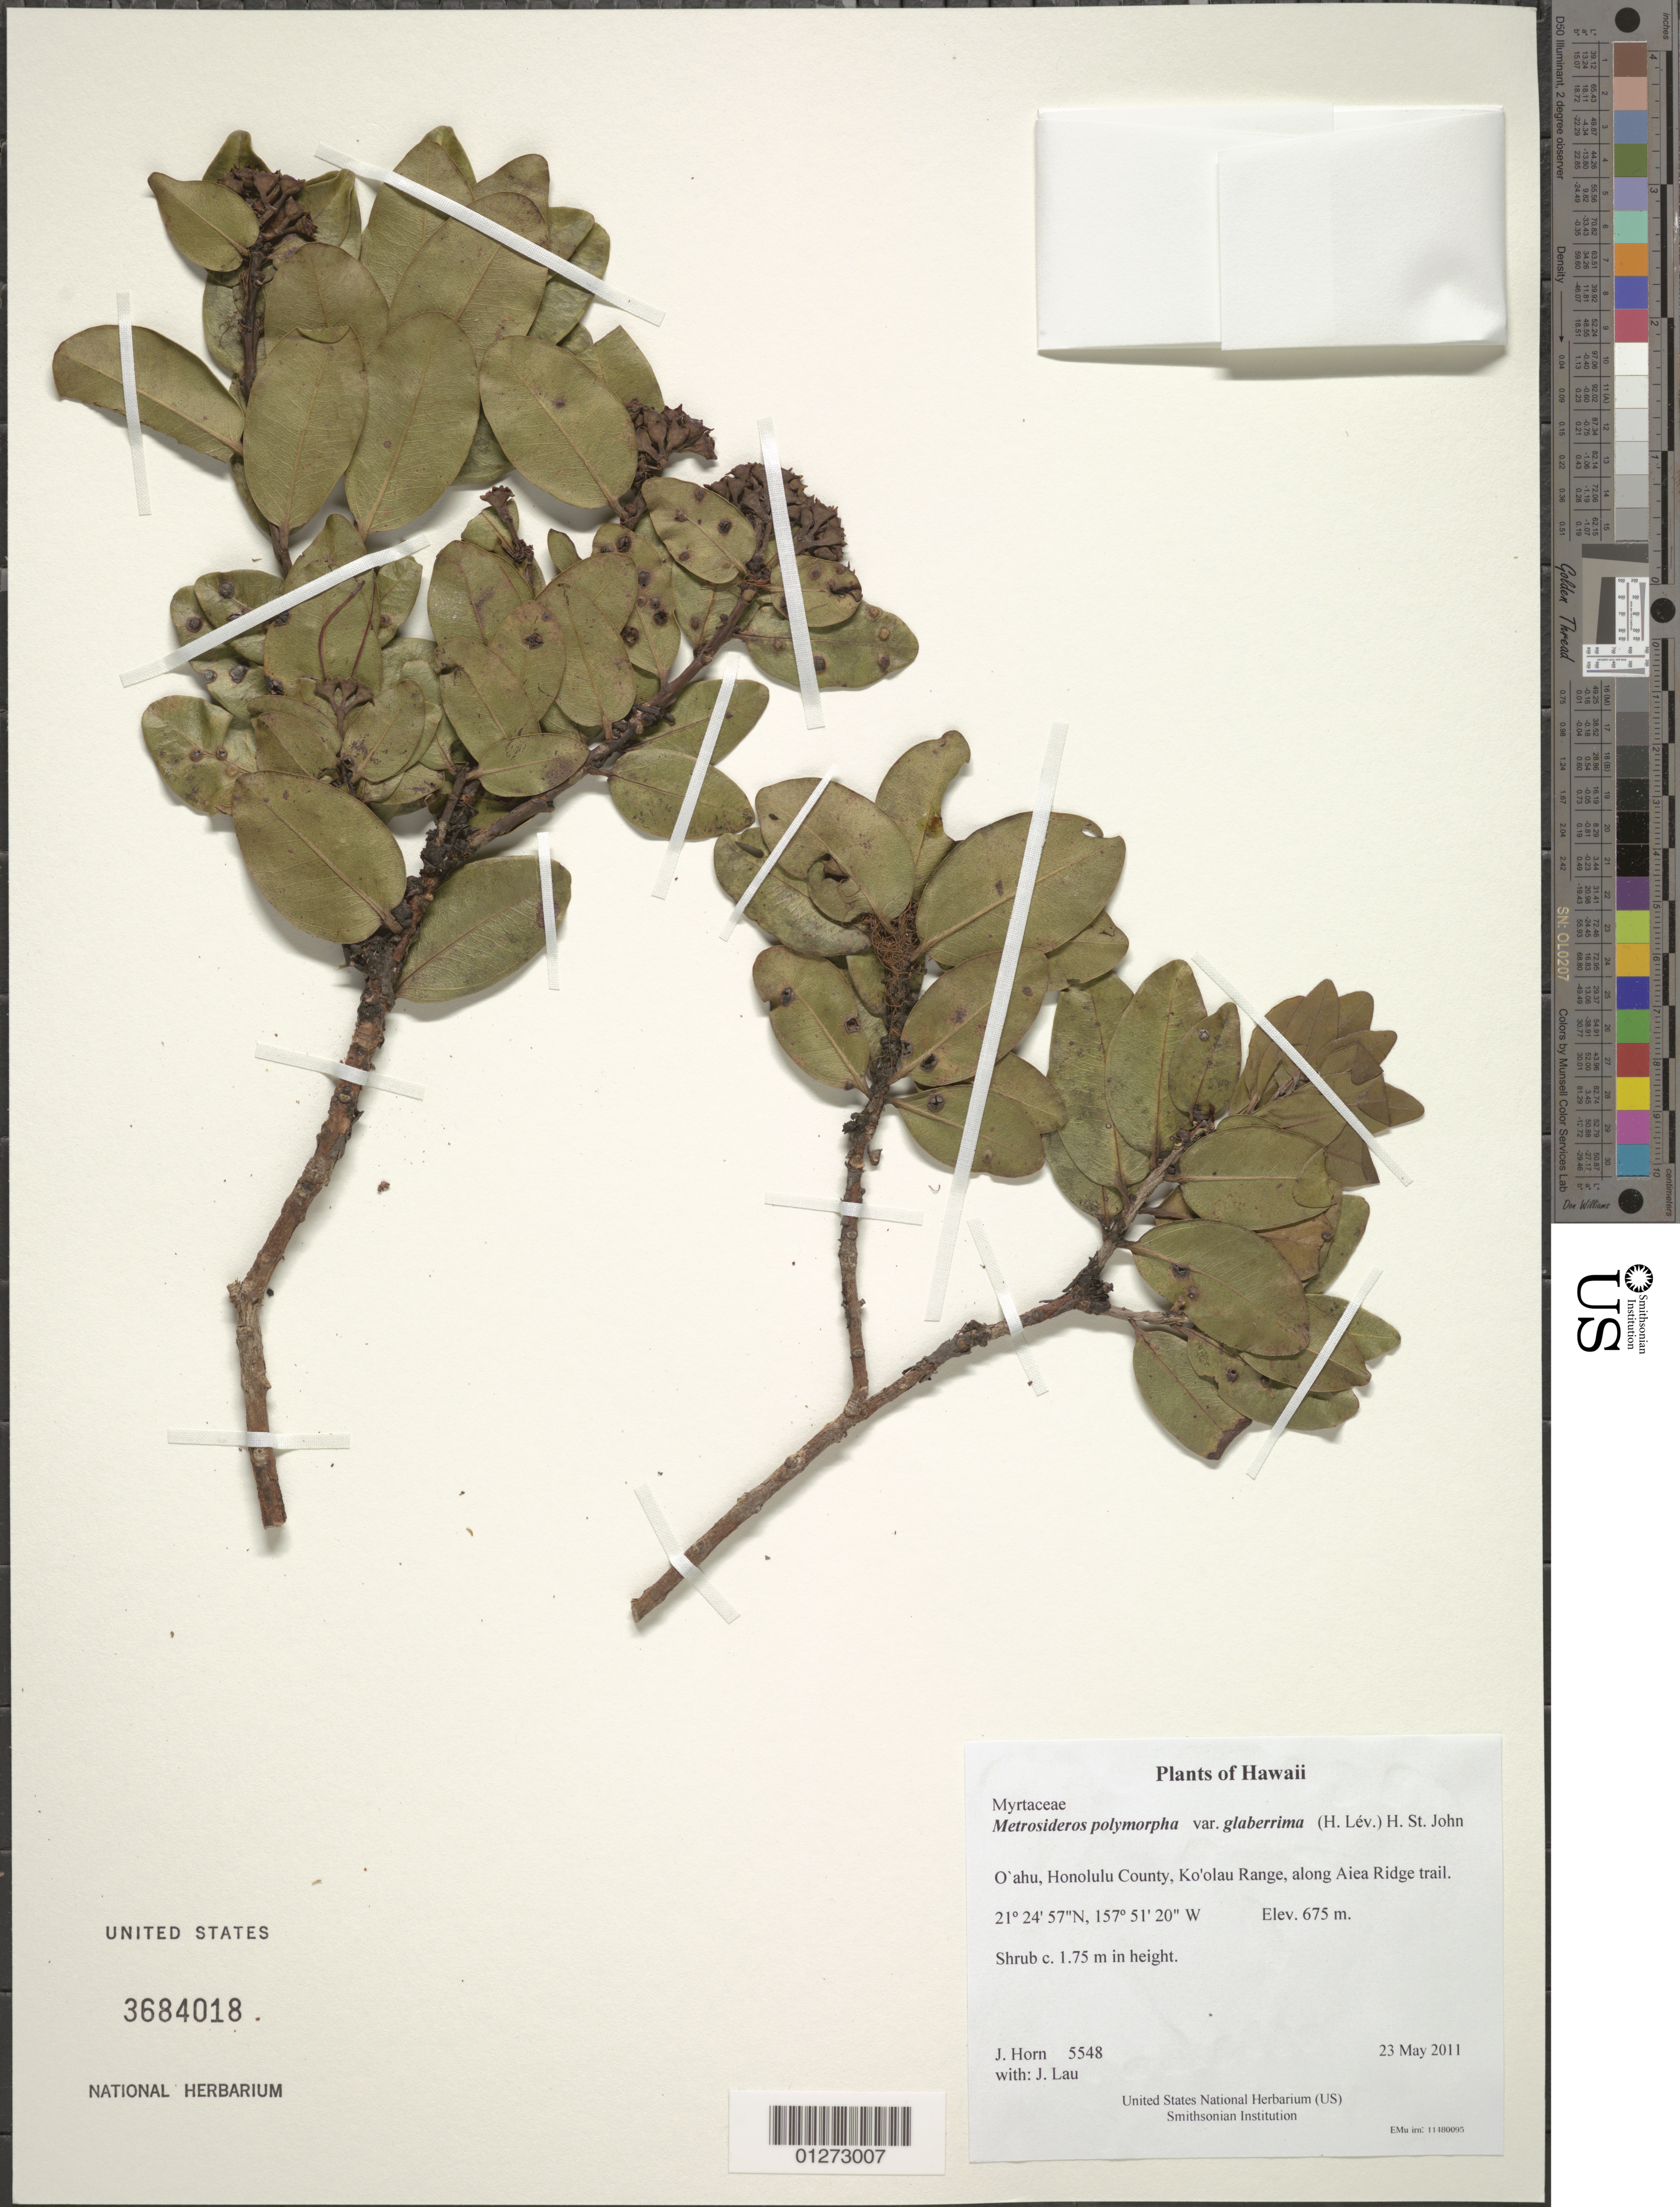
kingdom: Plantae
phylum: Tracheophyta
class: Magnoliopsida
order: Myrtales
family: Myrtaceae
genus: Metrosideros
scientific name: Metrosideros polymorpha var. glaberrima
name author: (H. Lév.) H. St. John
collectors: J. Horn & J. Lau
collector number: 5548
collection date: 2011-05-23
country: United States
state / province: Hawaii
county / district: Honolulu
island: Oahu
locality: Ko'olau Range, along Aiea Ridge trail.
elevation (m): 675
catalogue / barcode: US 36840188